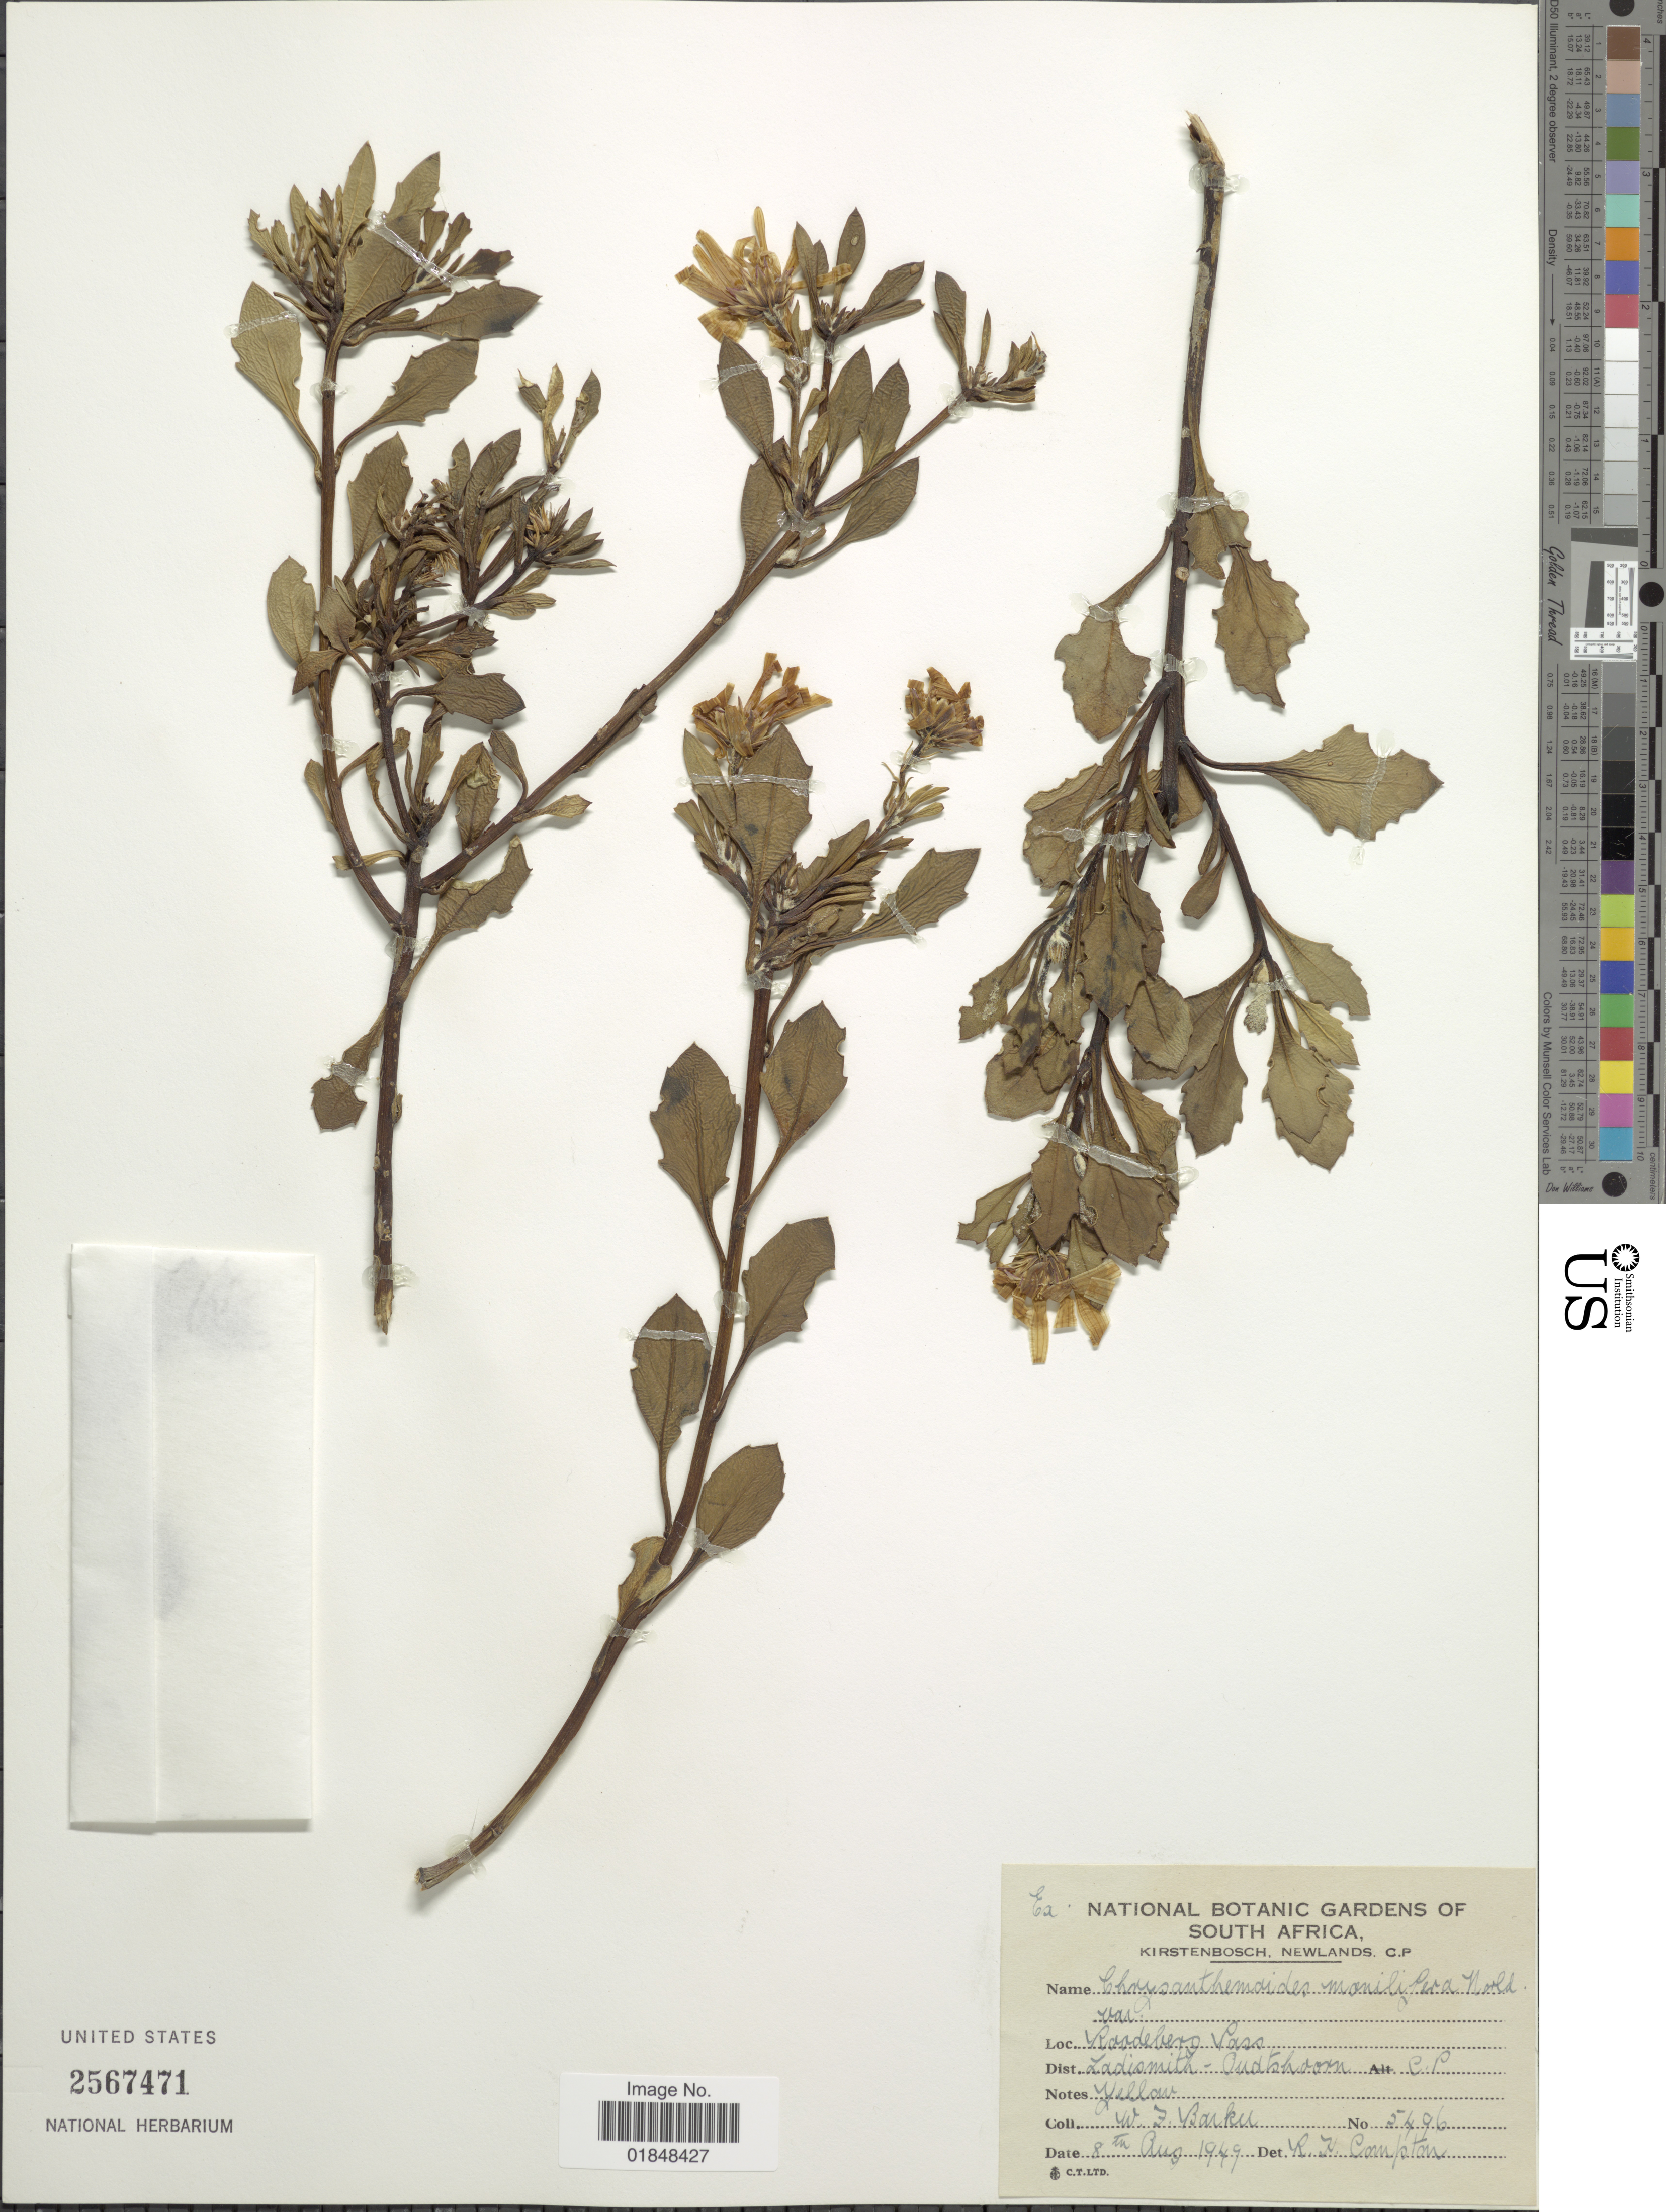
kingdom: Plantae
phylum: Tracheophyta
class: Magnoliopsida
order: Asterales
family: Asteraceae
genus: Chrysanthemoides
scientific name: Chrysanthemoides monilifera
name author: (L.) Norl.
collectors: W. F. Barker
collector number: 5496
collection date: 1949-08-08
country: South Africa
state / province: Western Cape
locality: Roodeberg Pass. Dist. Ladismith - Oudtshoorn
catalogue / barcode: US 2567471